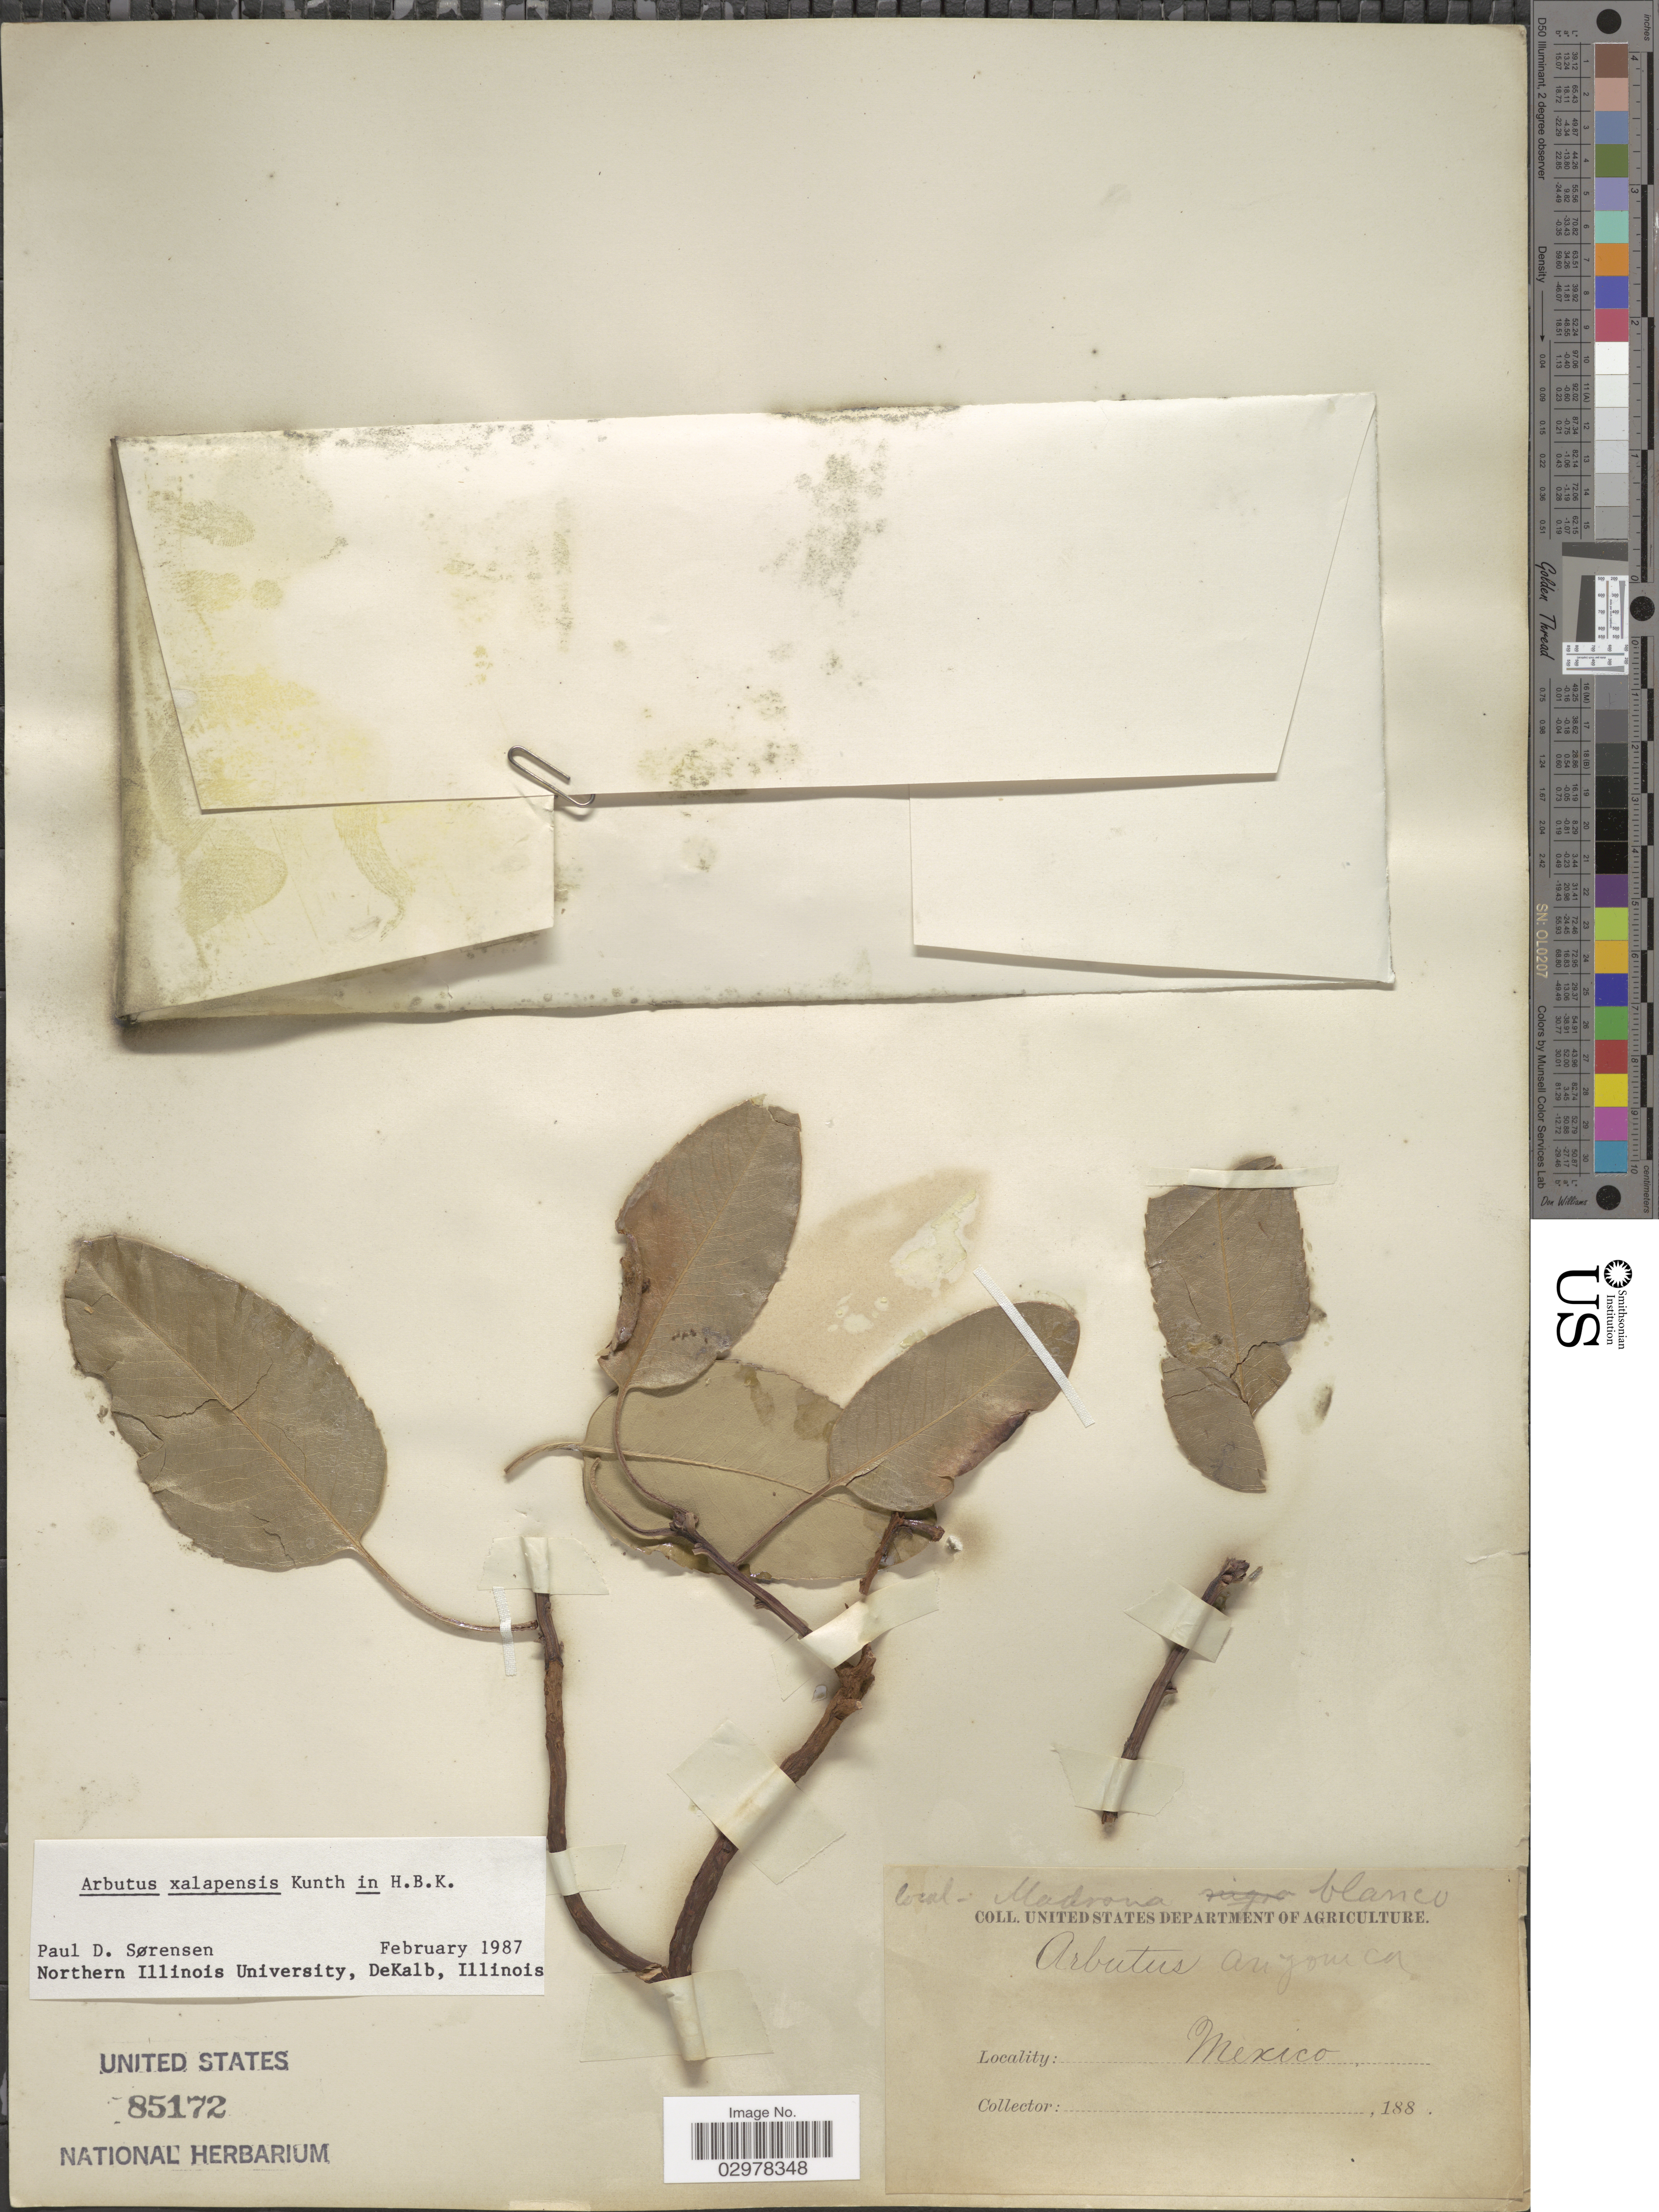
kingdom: Plantae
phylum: Tracheophyta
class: Magnoliopsida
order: Ericales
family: Ericaceae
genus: Arbutus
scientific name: Arbutus xalapensis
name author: Kunth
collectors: United States Department of Agriculture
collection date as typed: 188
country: Mexico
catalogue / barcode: US 85172